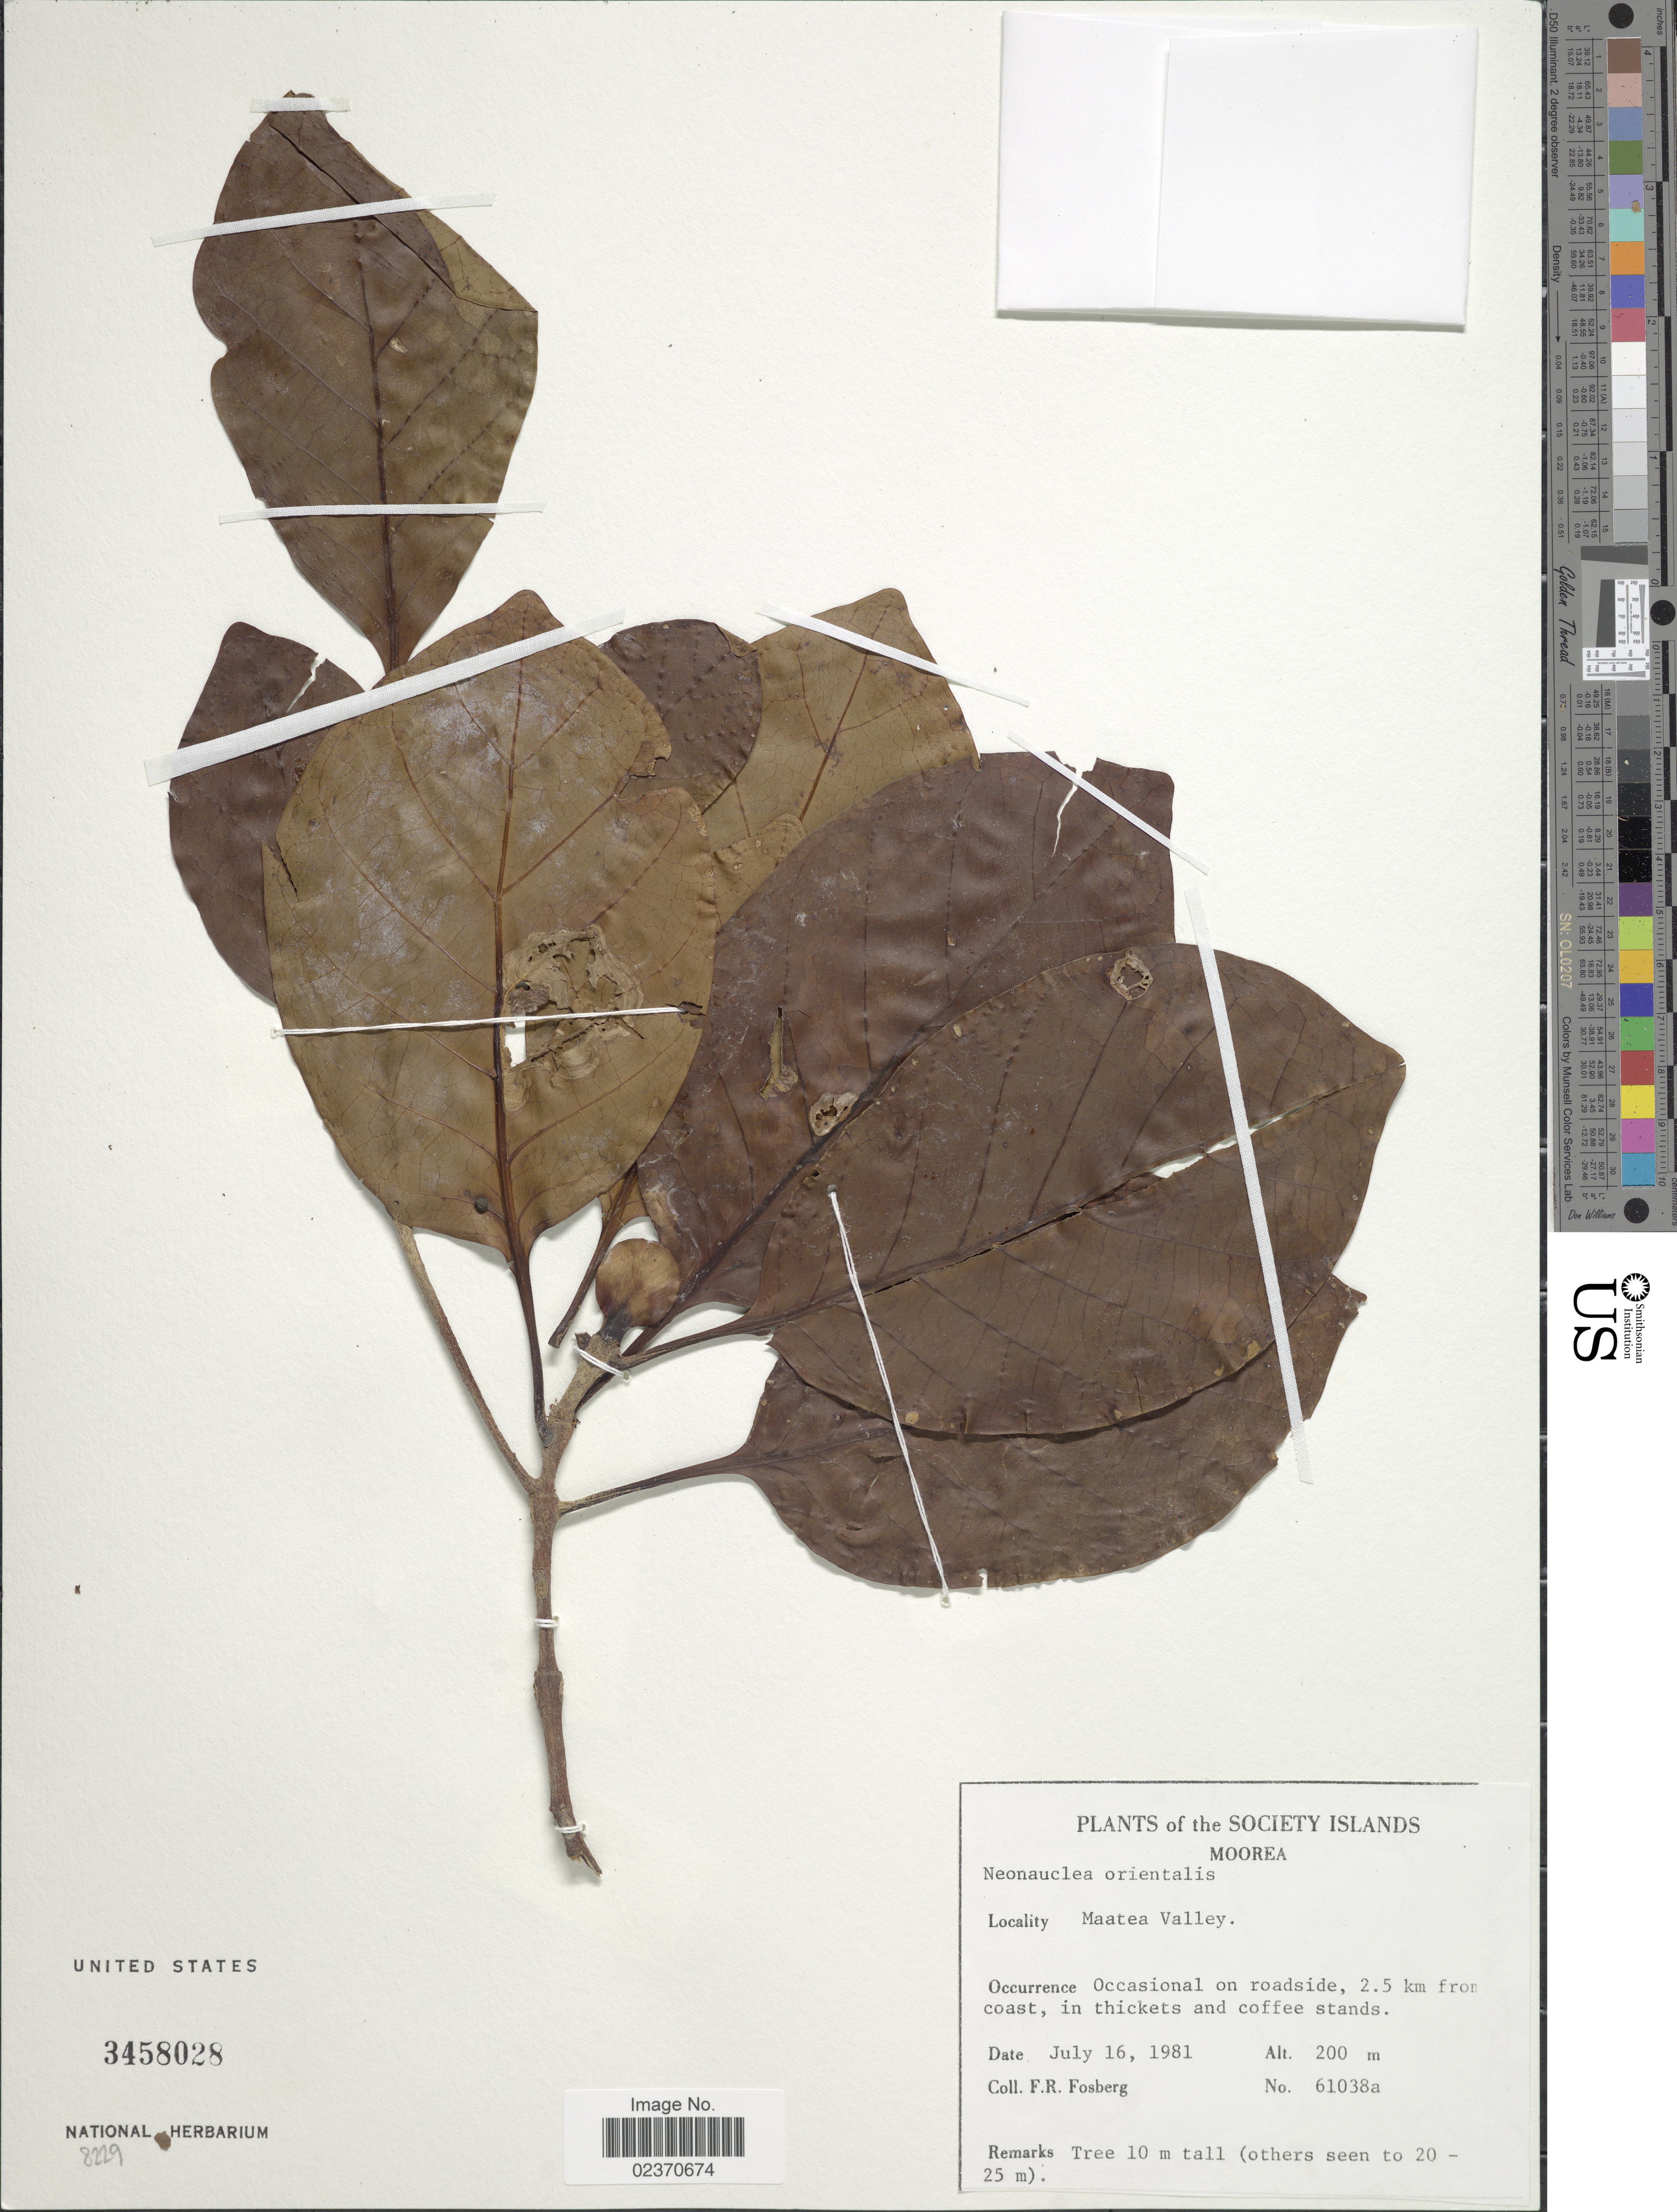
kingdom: Plantae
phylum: Tracheophyta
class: Magnoliopsida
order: Gentianales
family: Rubiaceae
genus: Nauclea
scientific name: Nauclea orientalis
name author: (L.) L.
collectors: F. R. Fosberg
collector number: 61038a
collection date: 1981-07-16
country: French Polynesia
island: Moorea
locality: The Society Islands, Moorea, Maatea Valley . 2.5 km from coast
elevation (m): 200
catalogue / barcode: US 3458028